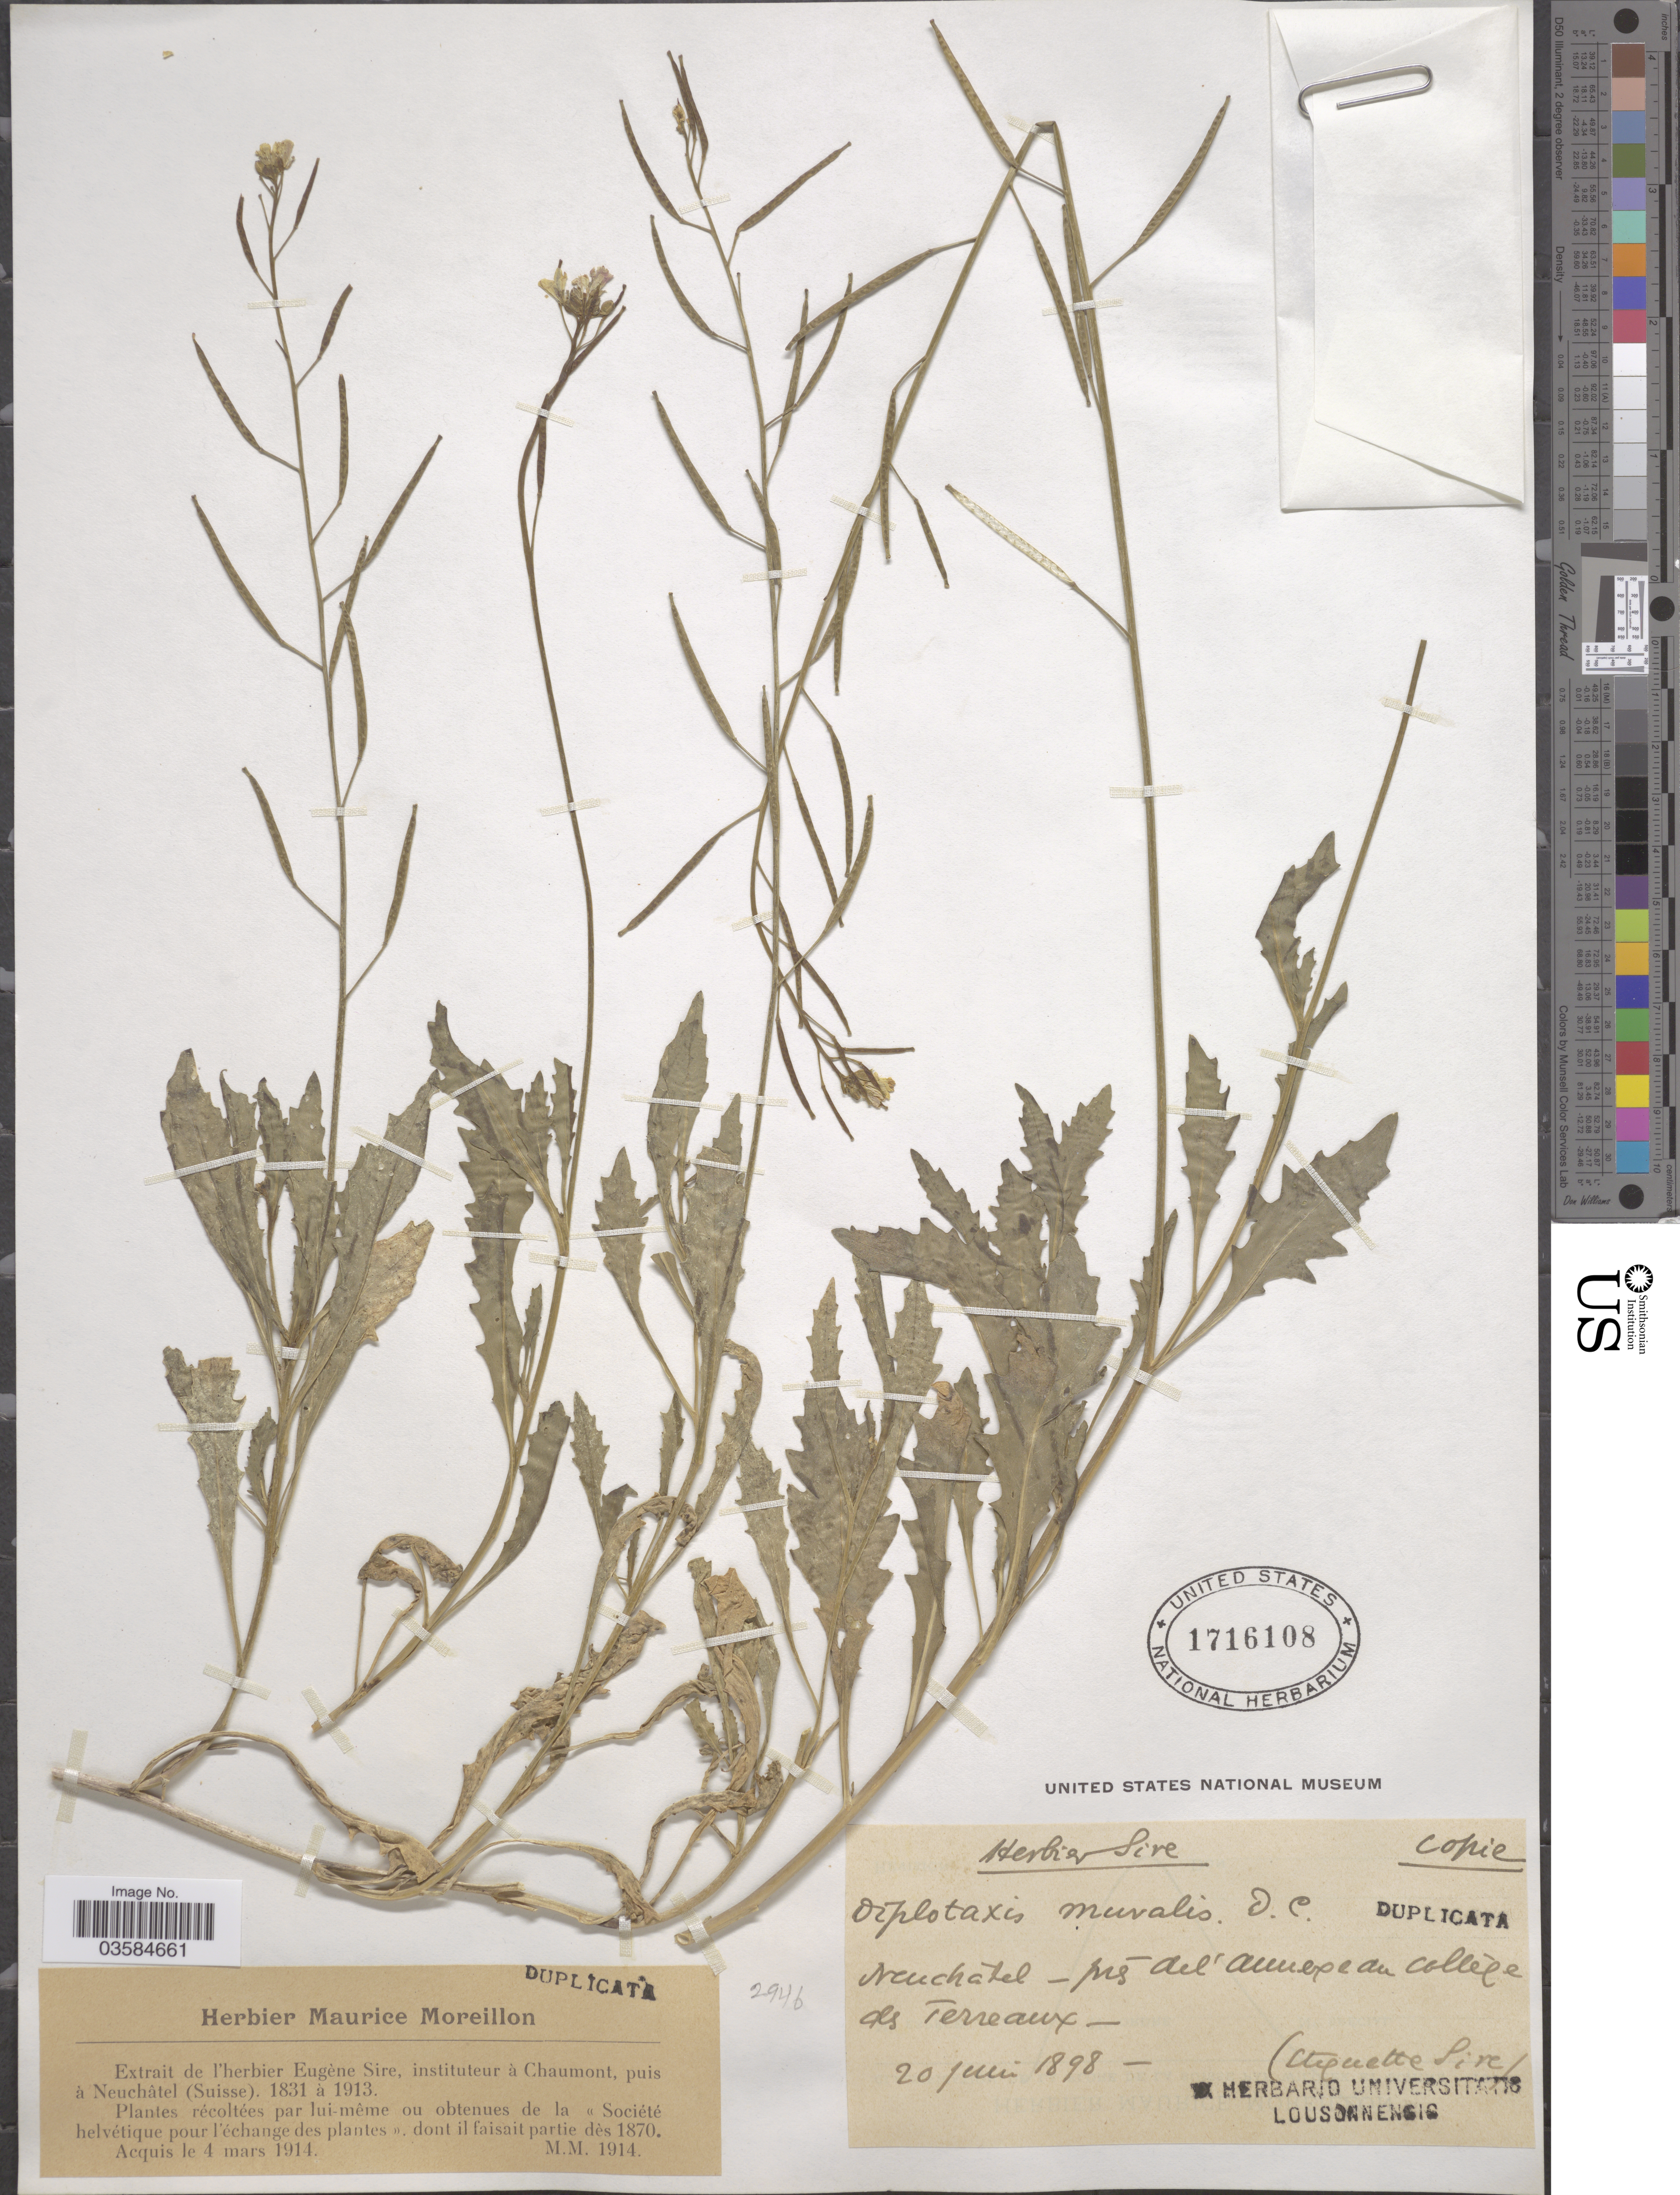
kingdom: Plantae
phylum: Tracheophyta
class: Magnoliopsida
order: Brassicales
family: Brassicaceae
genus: Diplotaxis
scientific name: Diplotaxis muralis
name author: (L.) DC.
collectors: ex herb. Sive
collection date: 1898-06-20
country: Switzerland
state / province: Neuchâtel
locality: Pís del a [illegible text] au college des Terreaux.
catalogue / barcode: US 1716108